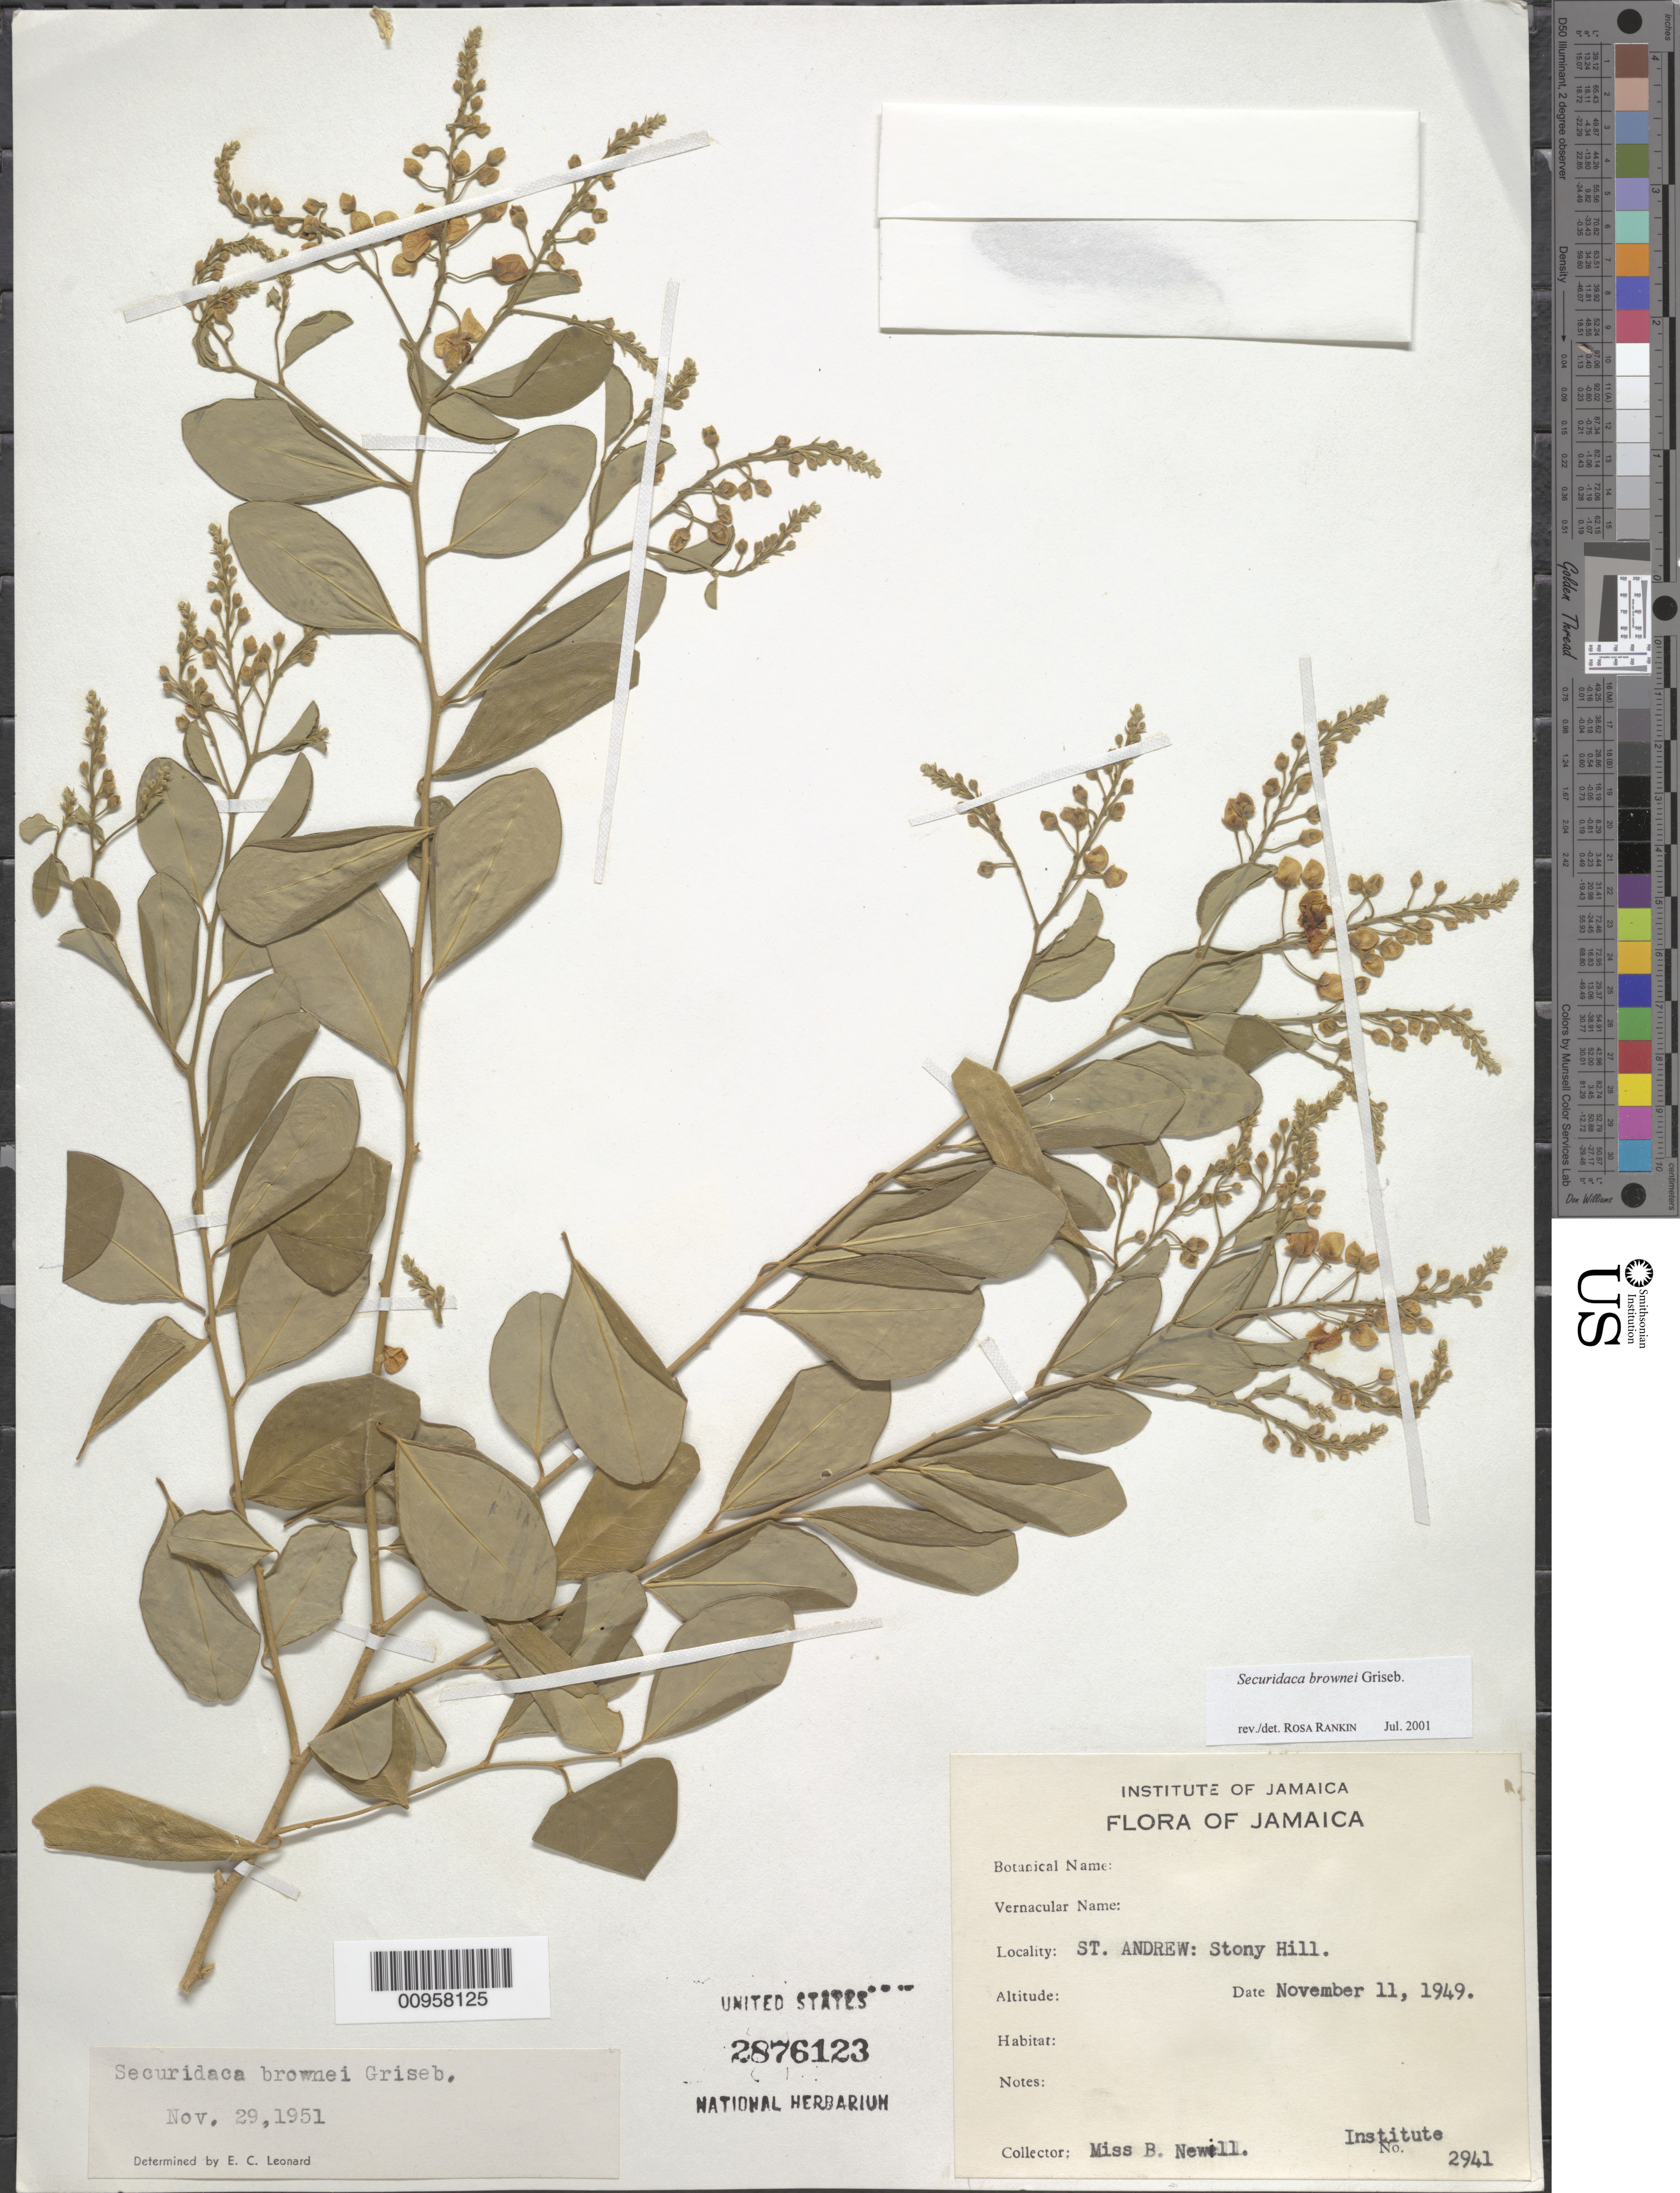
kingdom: Plantae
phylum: Tracheophyta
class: Magnoliopsida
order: Fabales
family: Polygalaceae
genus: Securidaca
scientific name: Securidaca brownei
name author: Griseb.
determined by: Rankin Rodriguez, Rosa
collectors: M. Newill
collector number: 2941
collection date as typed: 11 Nov 1949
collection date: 1949-11-11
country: Jamaica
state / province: Saint Andrew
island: Jamaica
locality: Stony Hill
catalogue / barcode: US 2876123